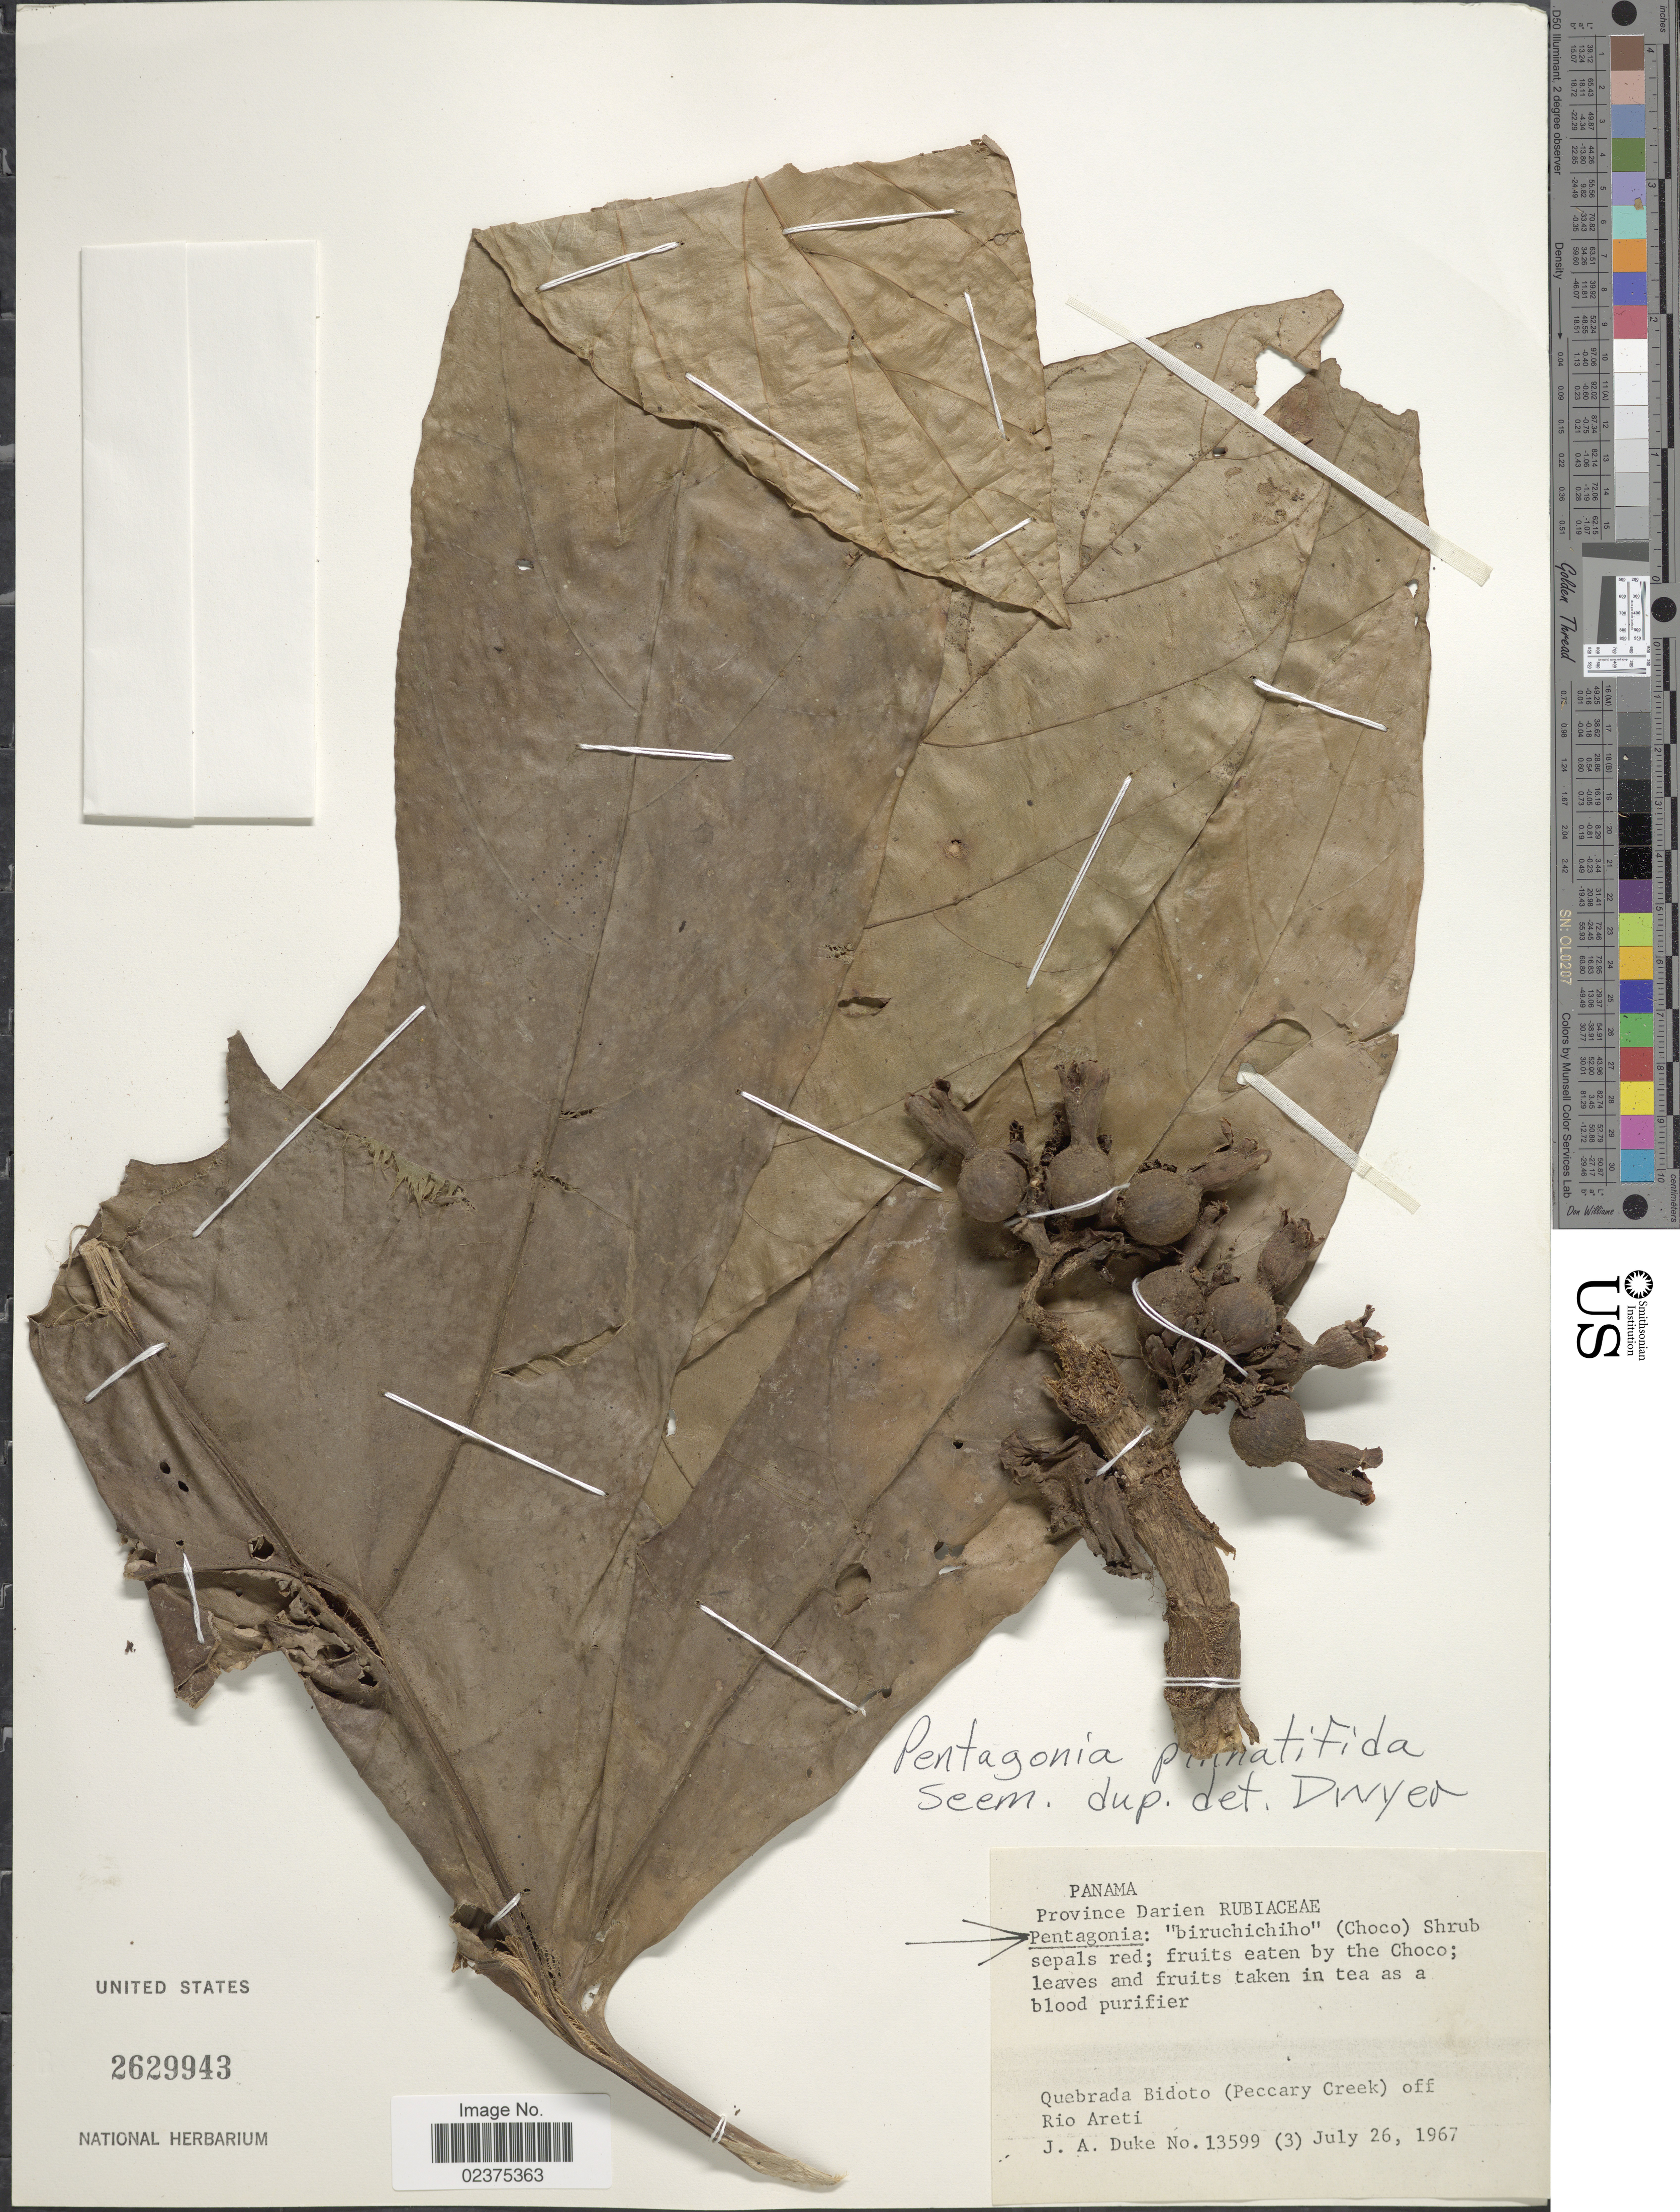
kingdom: Plantae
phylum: Tracheophyta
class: Magnoliopsida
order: Gentianales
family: Rubiaceae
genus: Pentagonia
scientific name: Pentagonia pinnatifida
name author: Seem.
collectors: J. A. Duke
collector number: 13599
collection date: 1967-07-26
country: Panama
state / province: Darién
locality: Province Darien, Quebrada Bidoto (Peccary Creek) off Rio Areti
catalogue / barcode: US 2629943